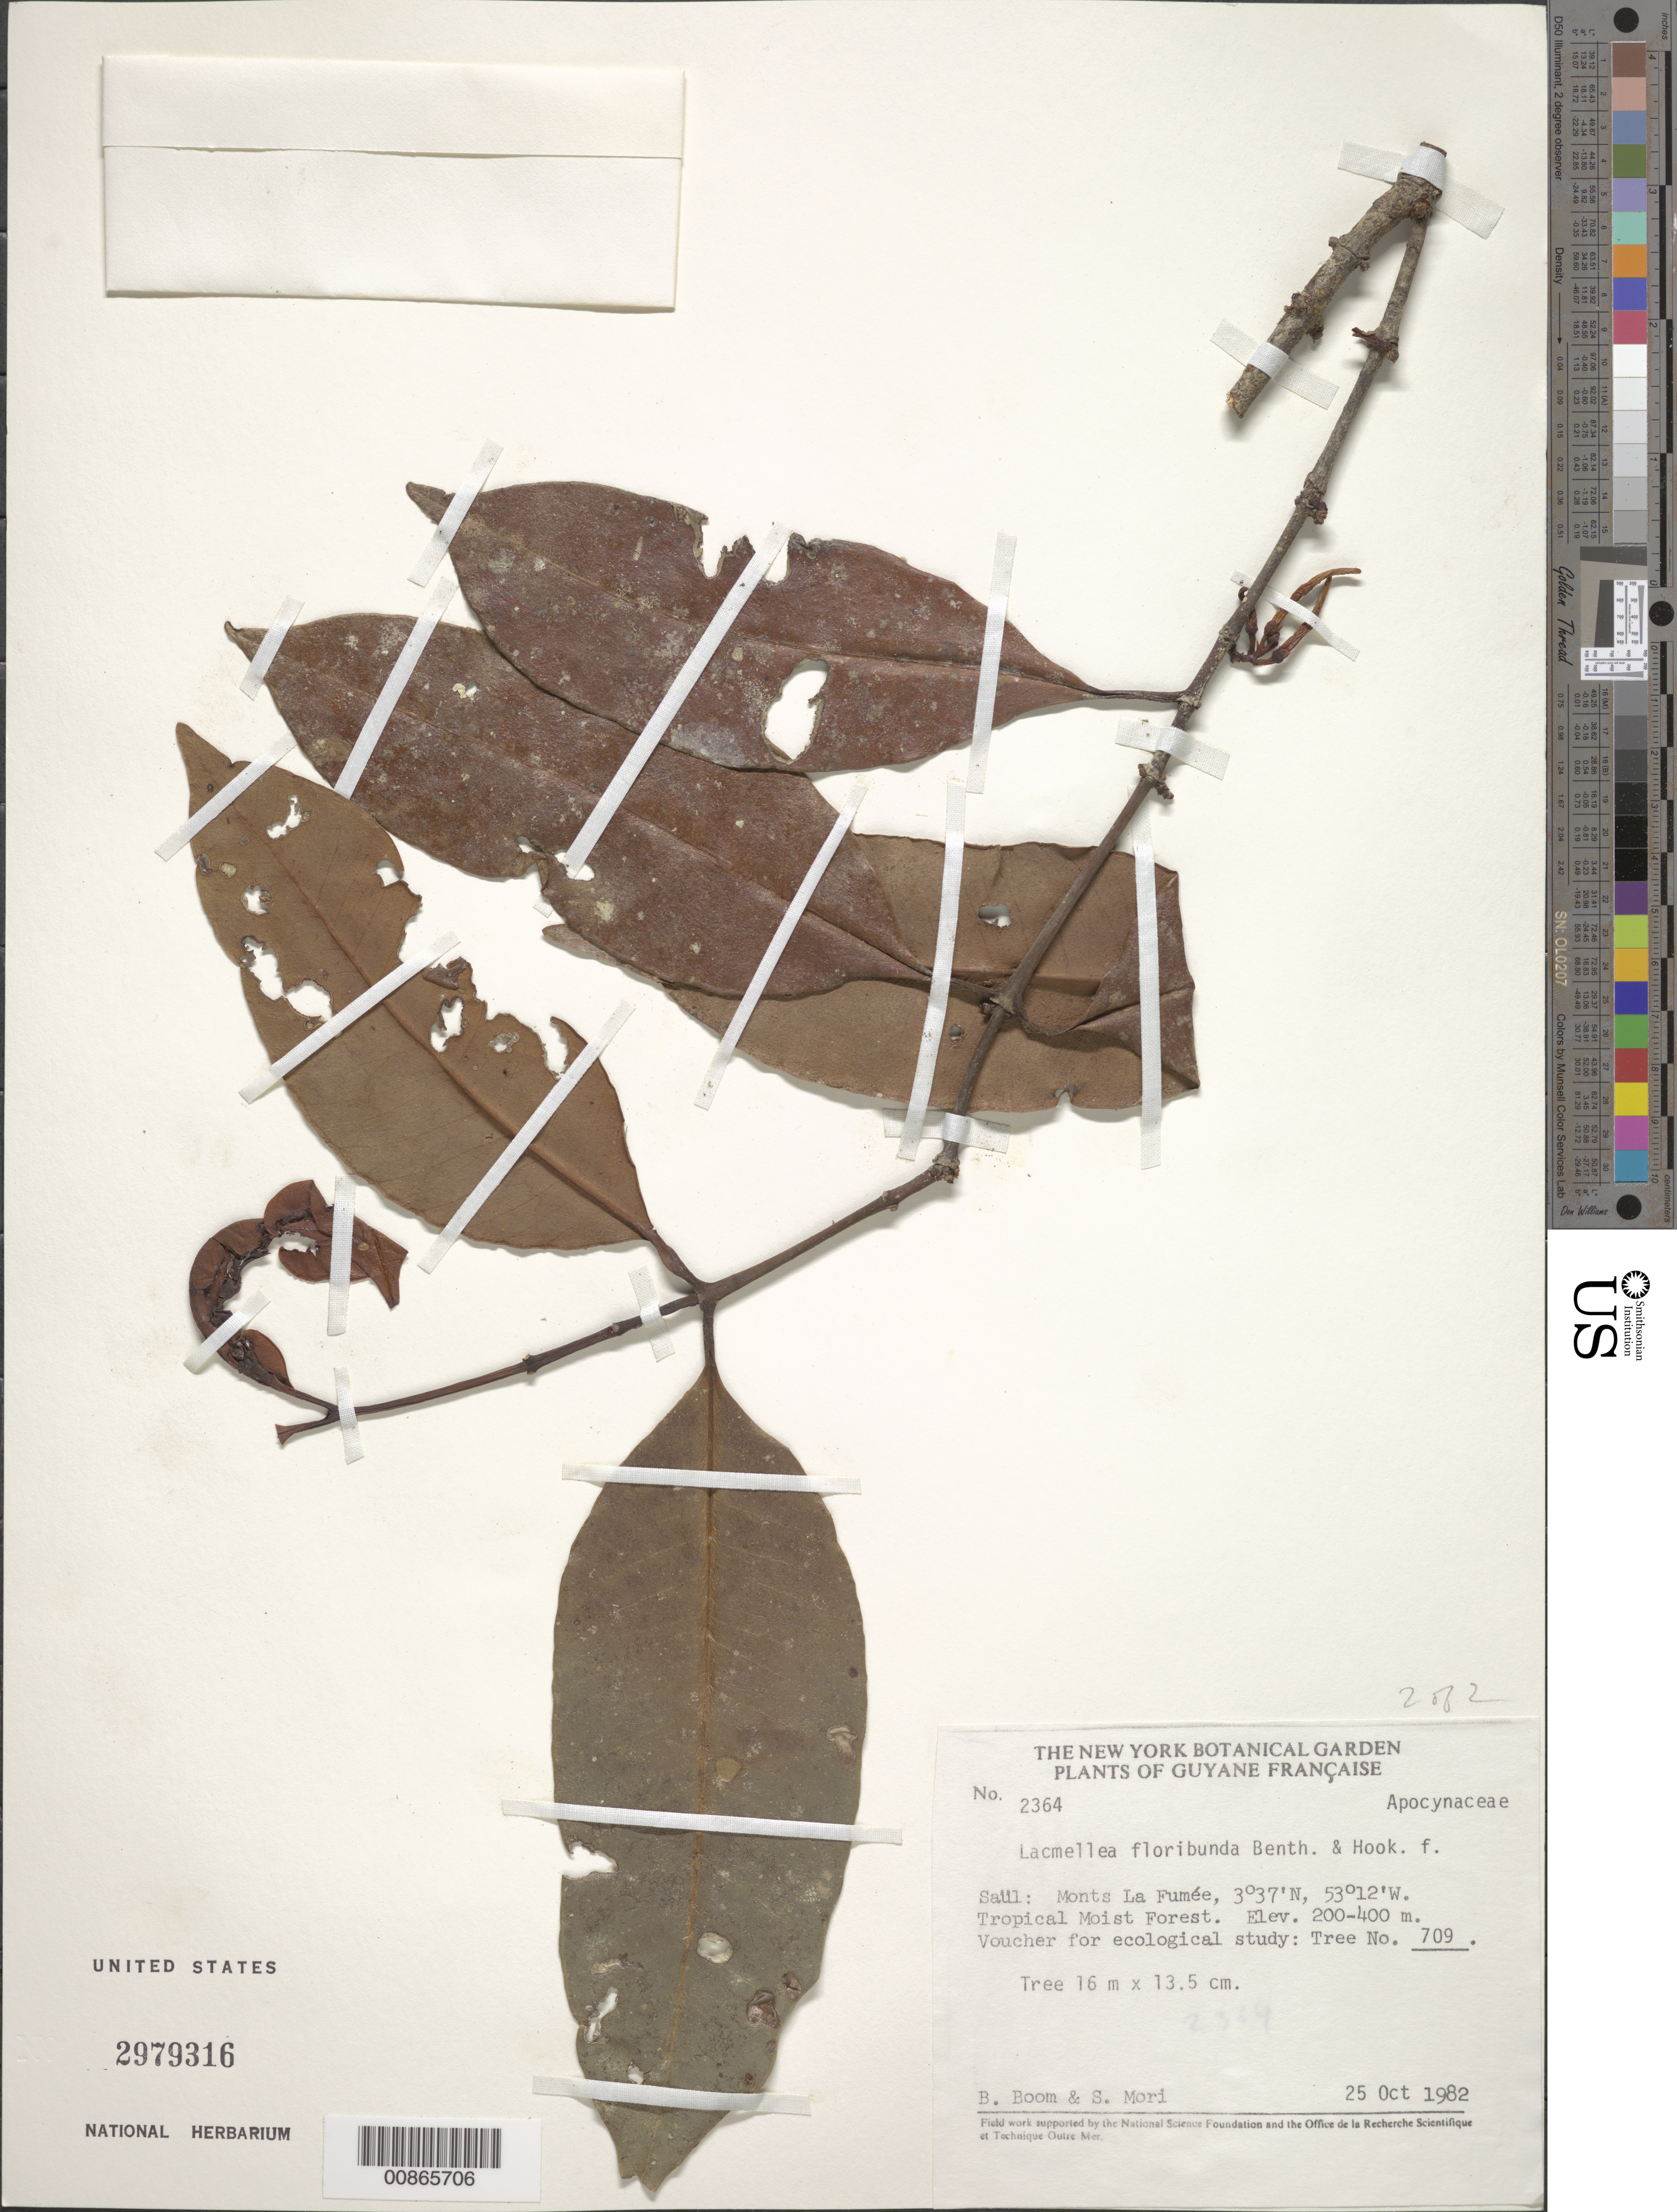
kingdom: Plantae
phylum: Tracheophyta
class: Magnoliopsida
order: Gentianales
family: Apocynaceae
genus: Lacmellea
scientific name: Lacmellea floribunda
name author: (Poepp.) Benth. & Hook. f.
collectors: B. M. Boom & S. Mori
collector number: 2364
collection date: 1982-10-25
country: French Guiana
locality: Guyane Française. Saül: Monts La Fumée.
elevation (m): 200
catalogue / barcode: US 2979316